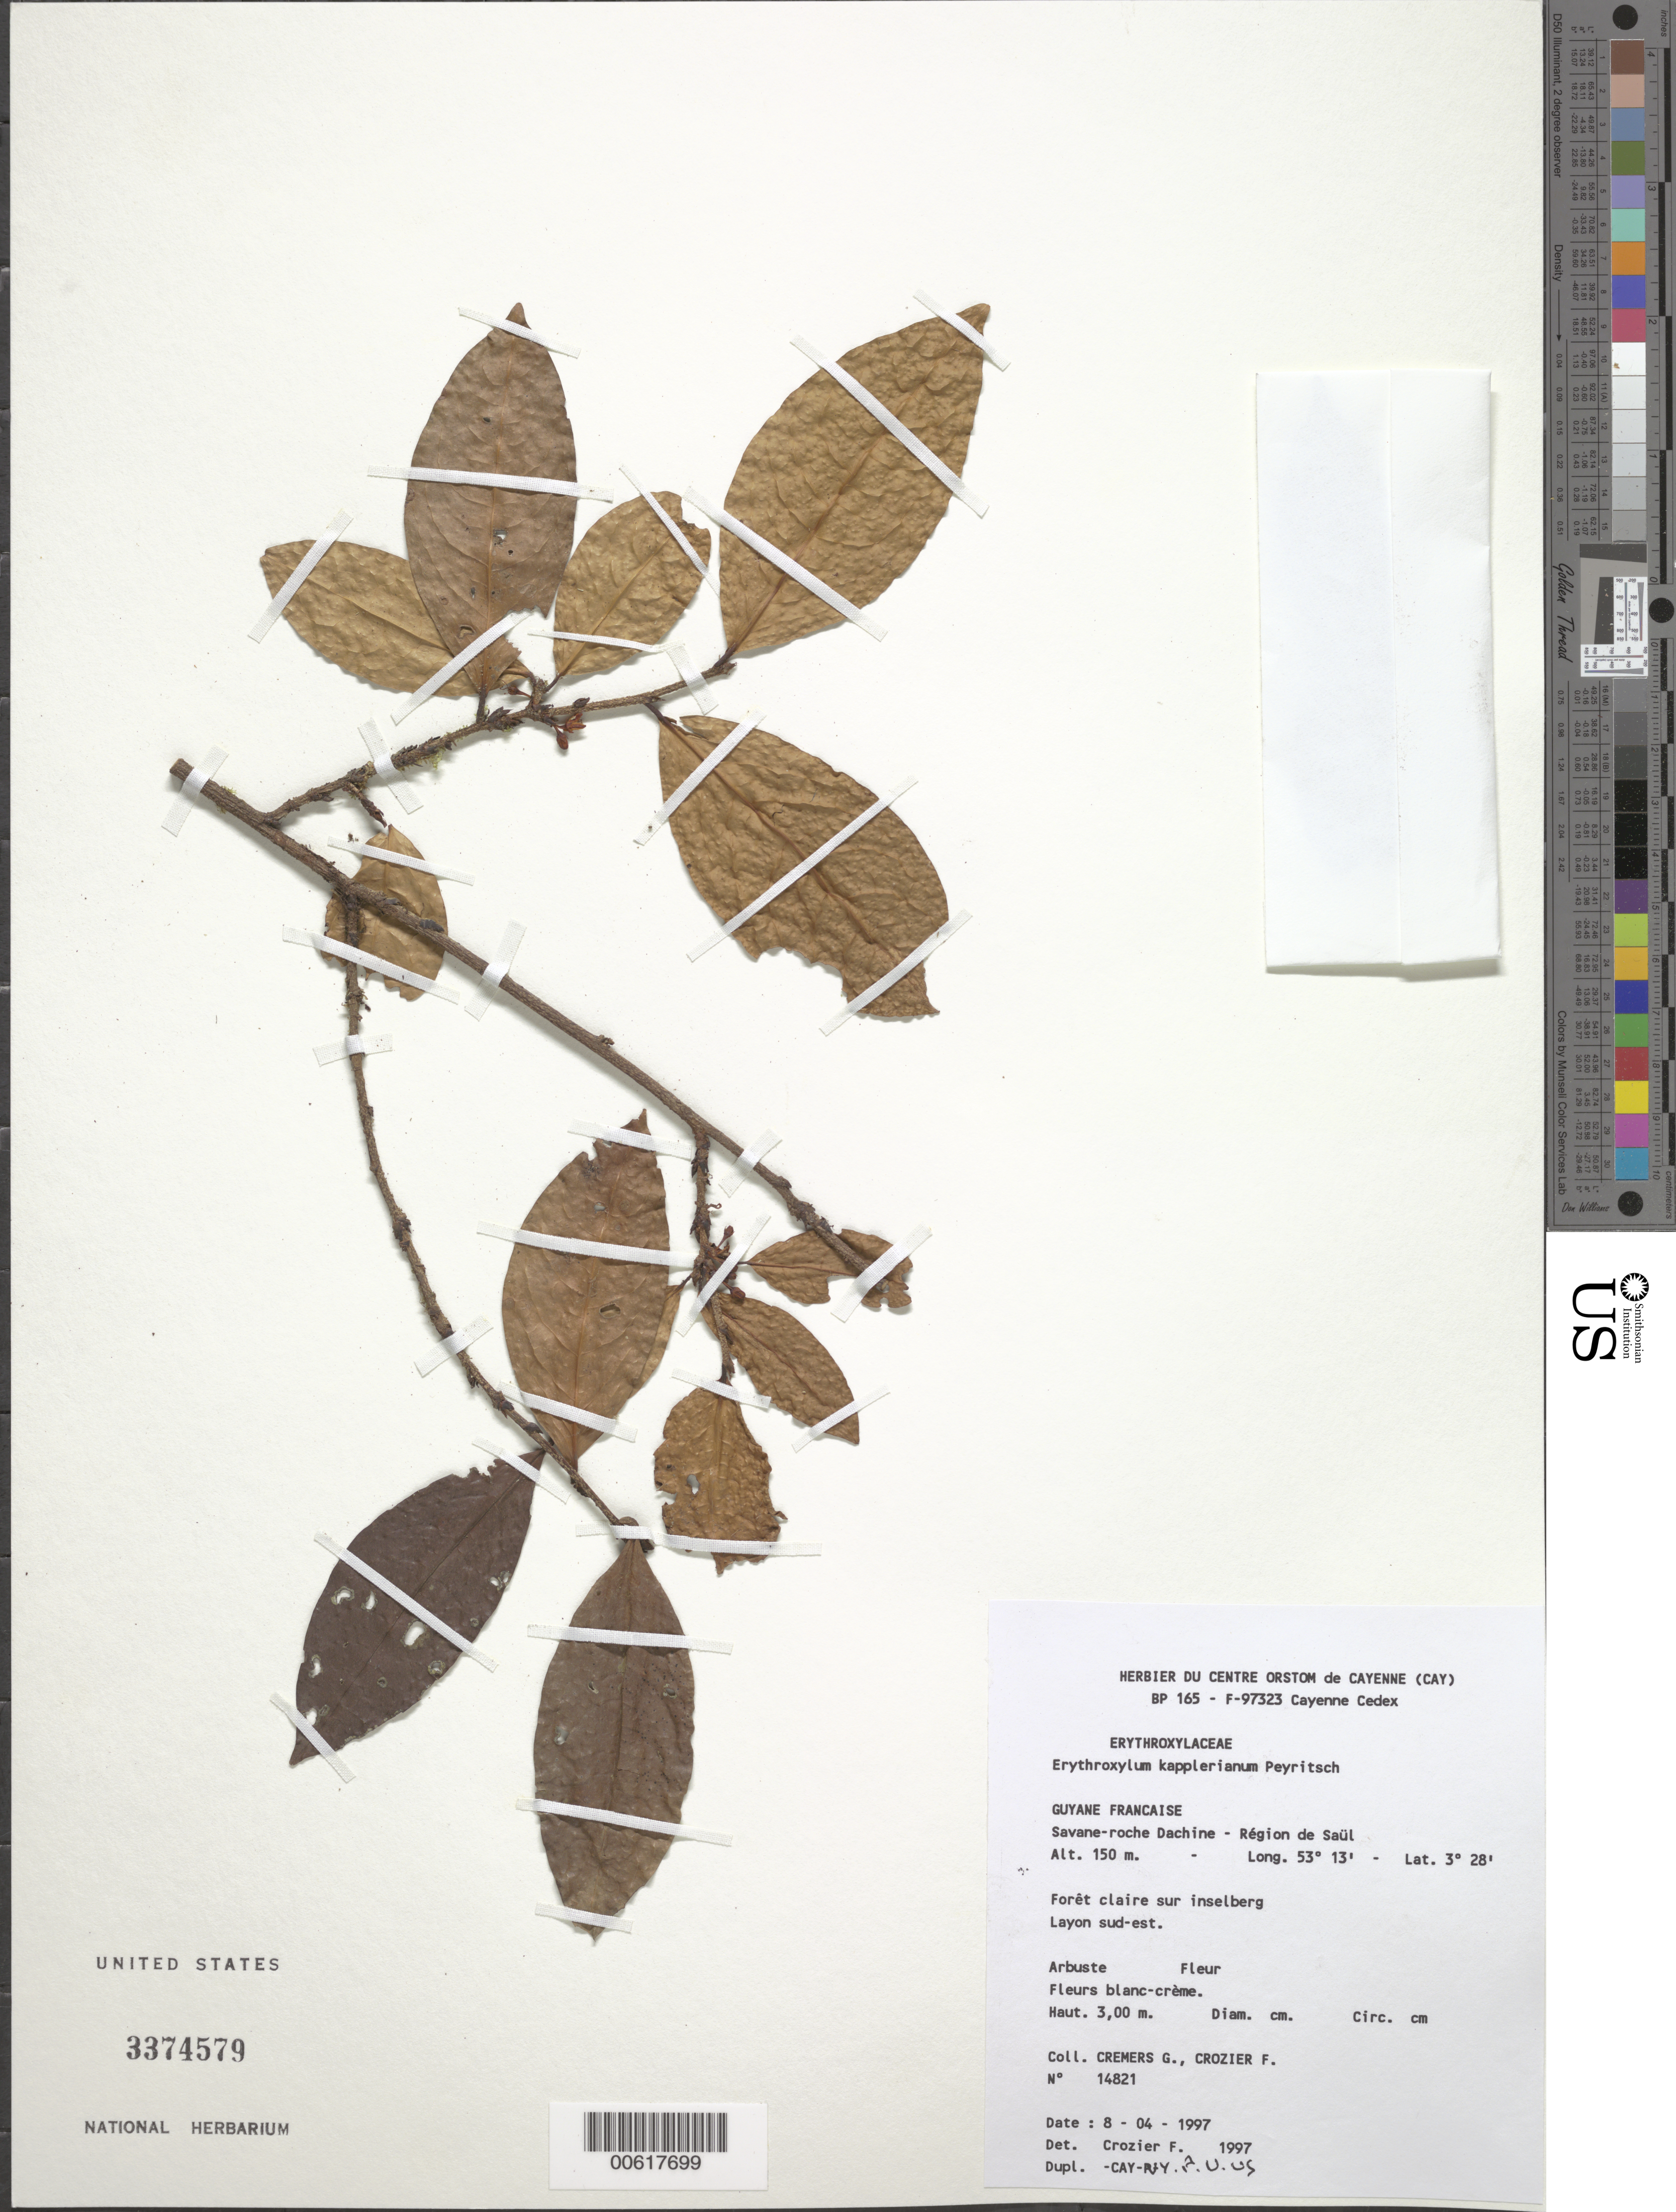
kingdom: Plantae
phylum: Tracheophyta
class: Magnoliopsida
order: Malpighiales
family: Erythroxylaceae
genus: Erythroxylum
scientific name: Erythroxylum kapplerianum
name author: Peyr.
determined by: Crozier, F.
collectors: G. Cremers & F. Crozier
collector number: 14821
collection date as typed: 8-Apr-97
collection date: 1997-04-08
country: French Guiana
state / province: Saint-Laurent-du-Maroni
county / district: Saül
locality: Saül, savane-roche Dachine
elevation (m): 150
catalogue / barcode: US 3374579